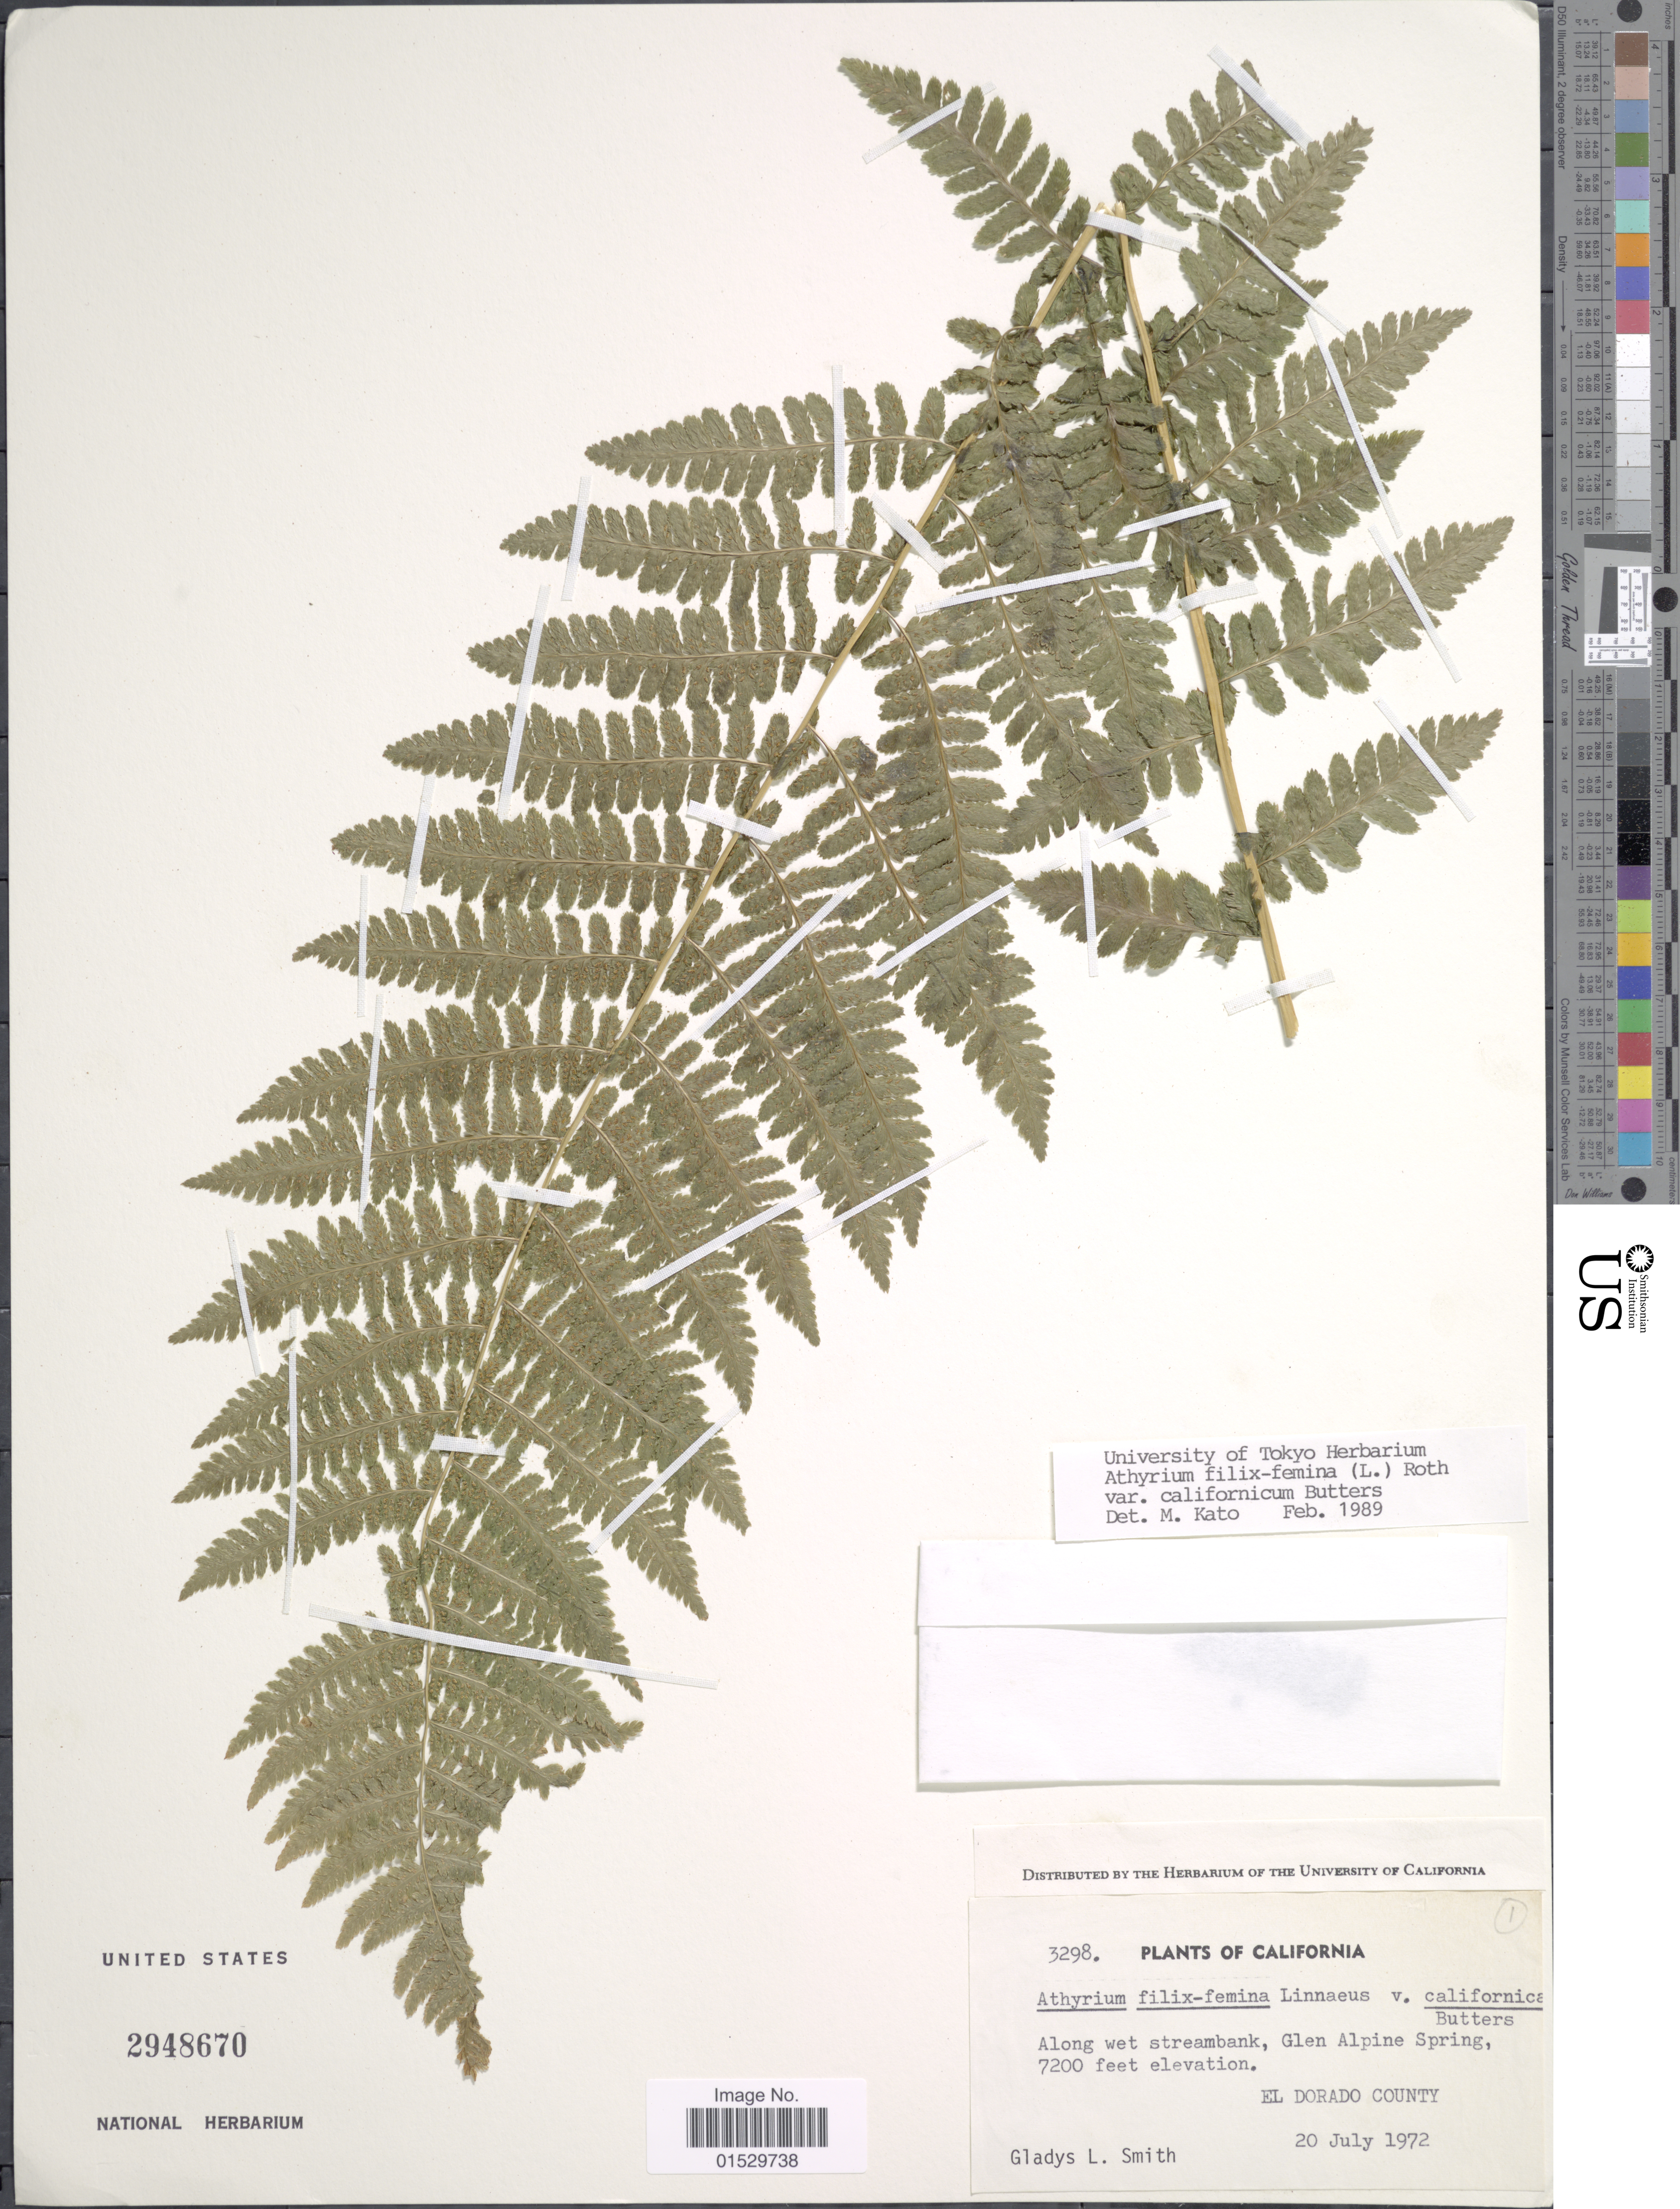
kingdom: Plantae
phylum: Tracheophyta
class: Polypodiopsida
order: Polypodiales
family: Athyriaceae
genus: Athyrium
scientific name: Athyrium filix-femina var. californicum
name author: Butters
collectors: G. L. Smith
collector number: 3298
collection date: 1972-07-20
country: United States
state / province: California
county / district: El Dorado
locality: Along wet streambank, Glen Alpine Spring, El Dorado County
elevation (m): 2195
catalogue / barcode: US 2948670